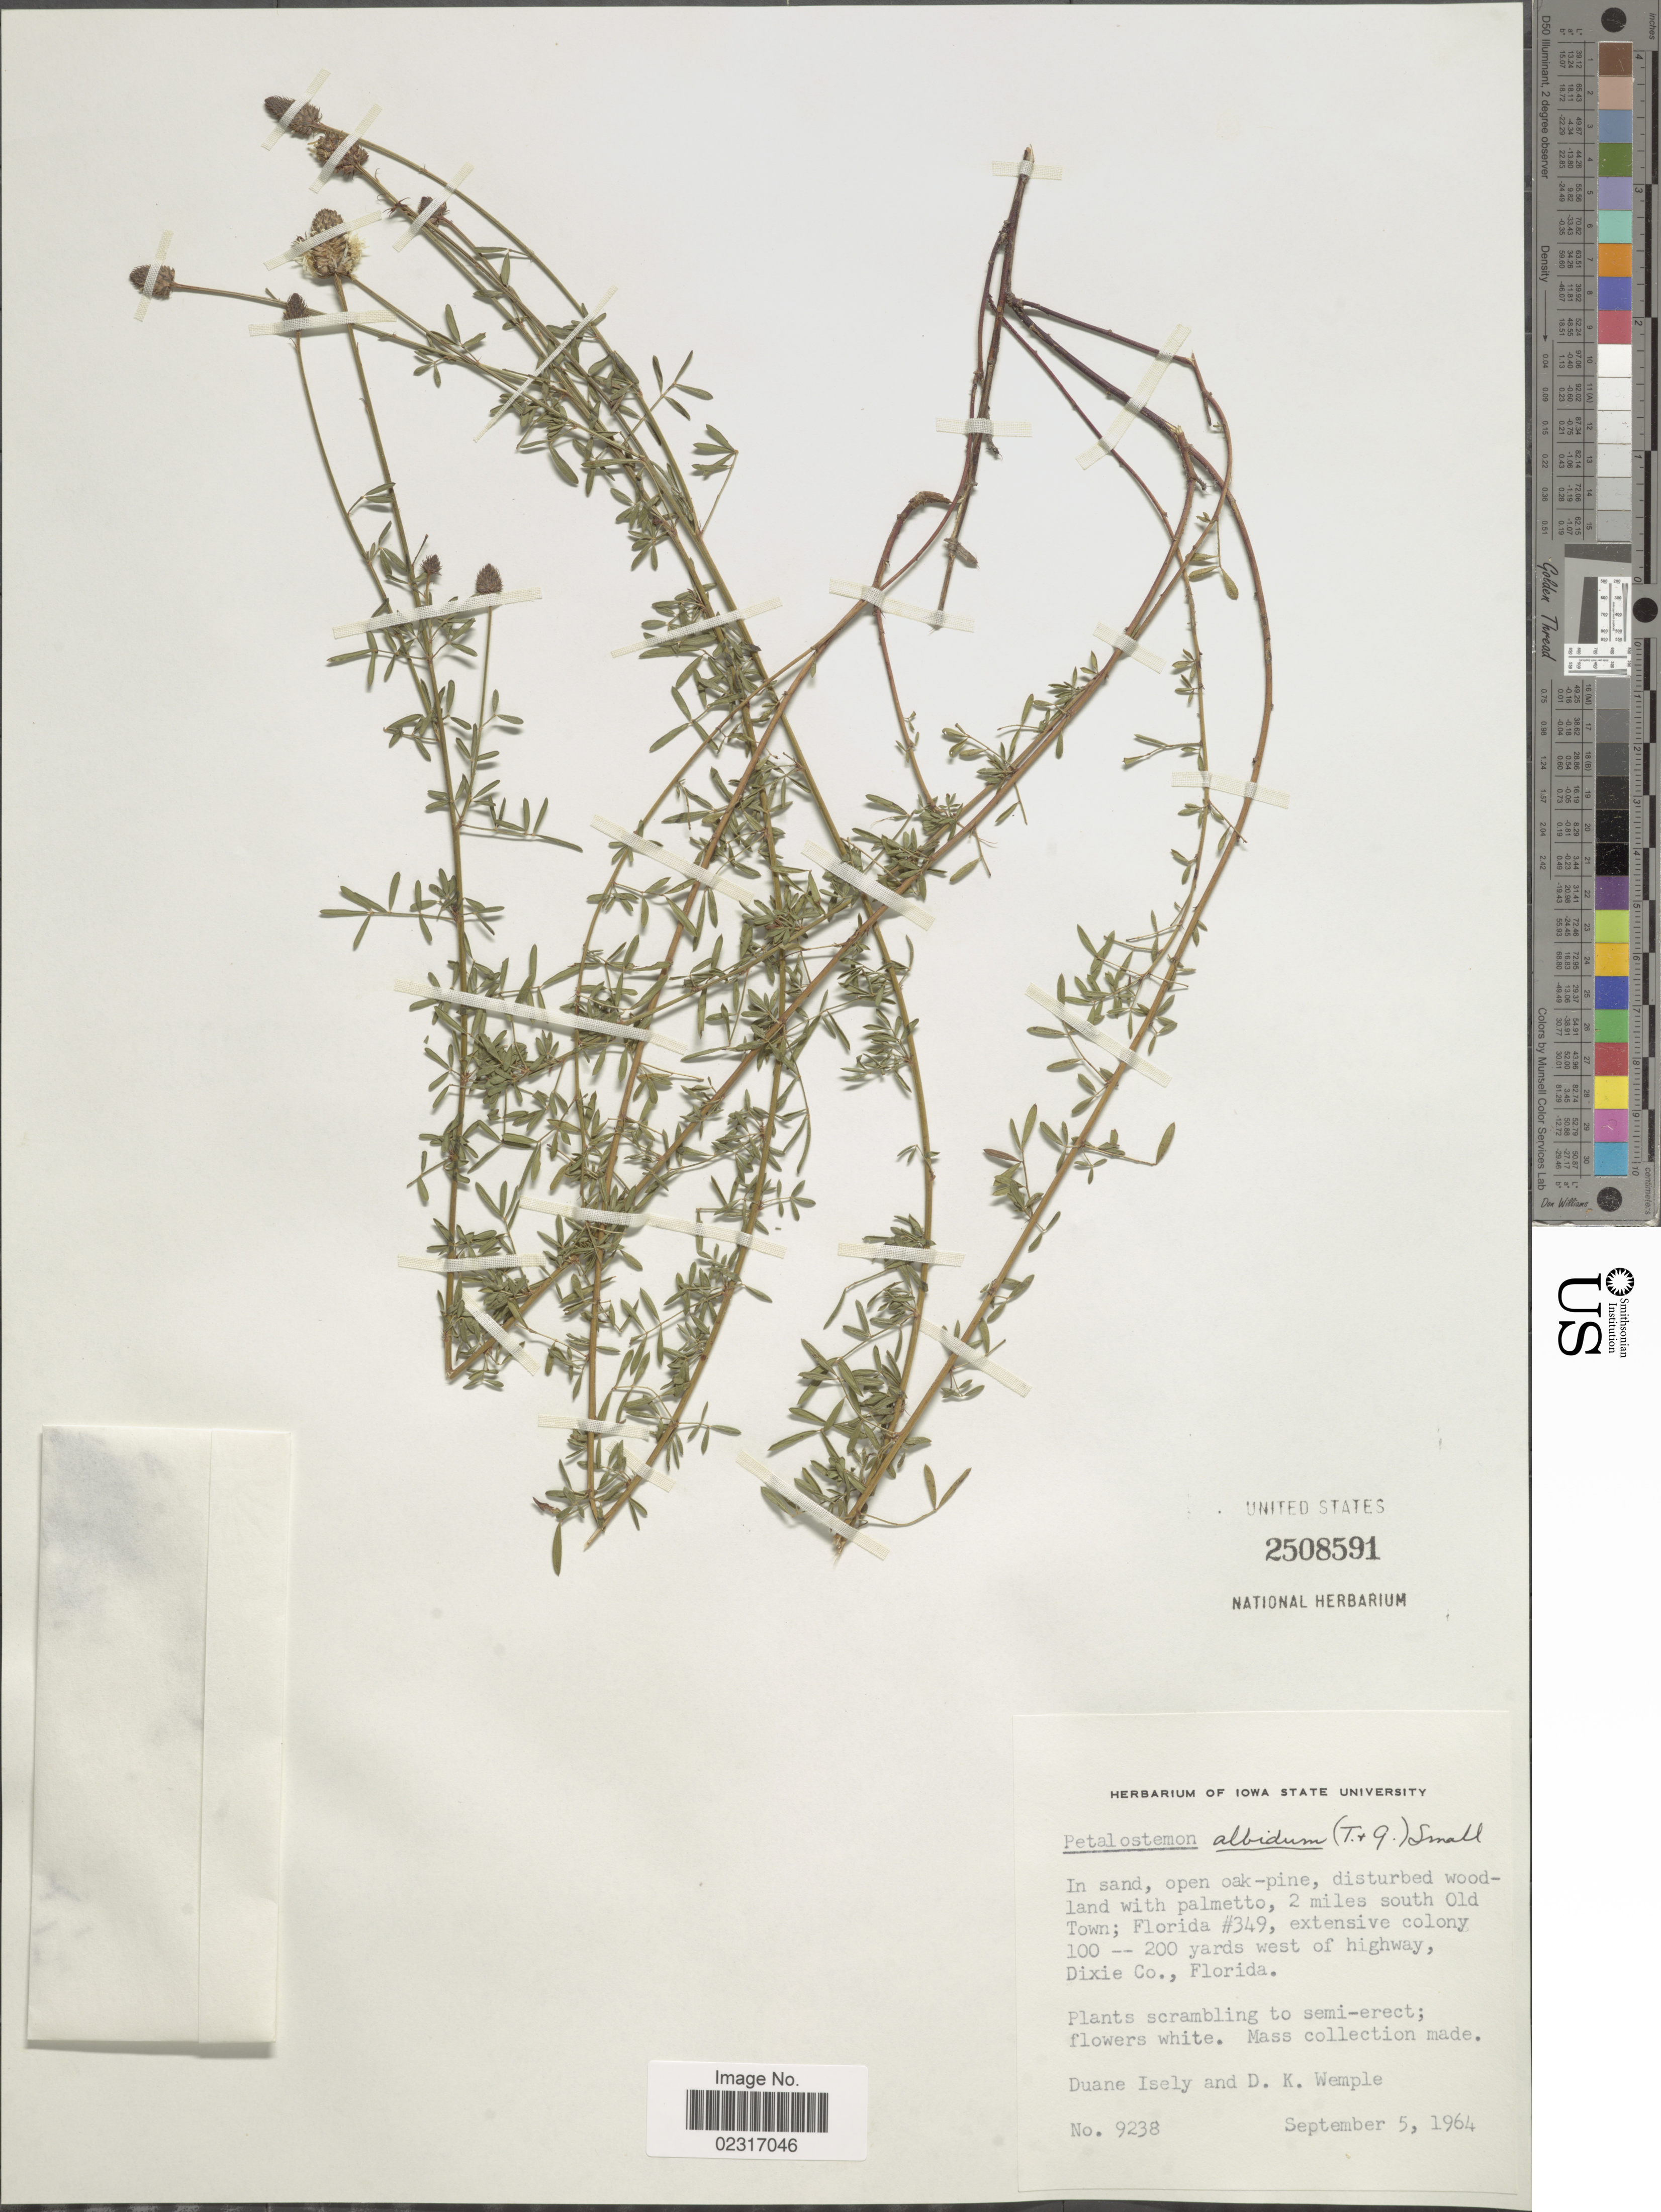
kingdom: Plantae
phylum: Tracheophyta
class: Magnoliopsida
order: Fabales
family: Fabaceae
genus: Dalea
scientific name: Dalea carnea var. albida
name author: (Torr. & A. Gray) Barneby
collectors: D. Isely & D. Wemple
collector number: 9238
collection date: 1964-09-05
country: United States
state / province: Florida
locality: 2 miles south Old Town; Florida #349, extensive colony 100--200 yards west of highway, Dixie Co.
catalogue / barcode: US 2508591